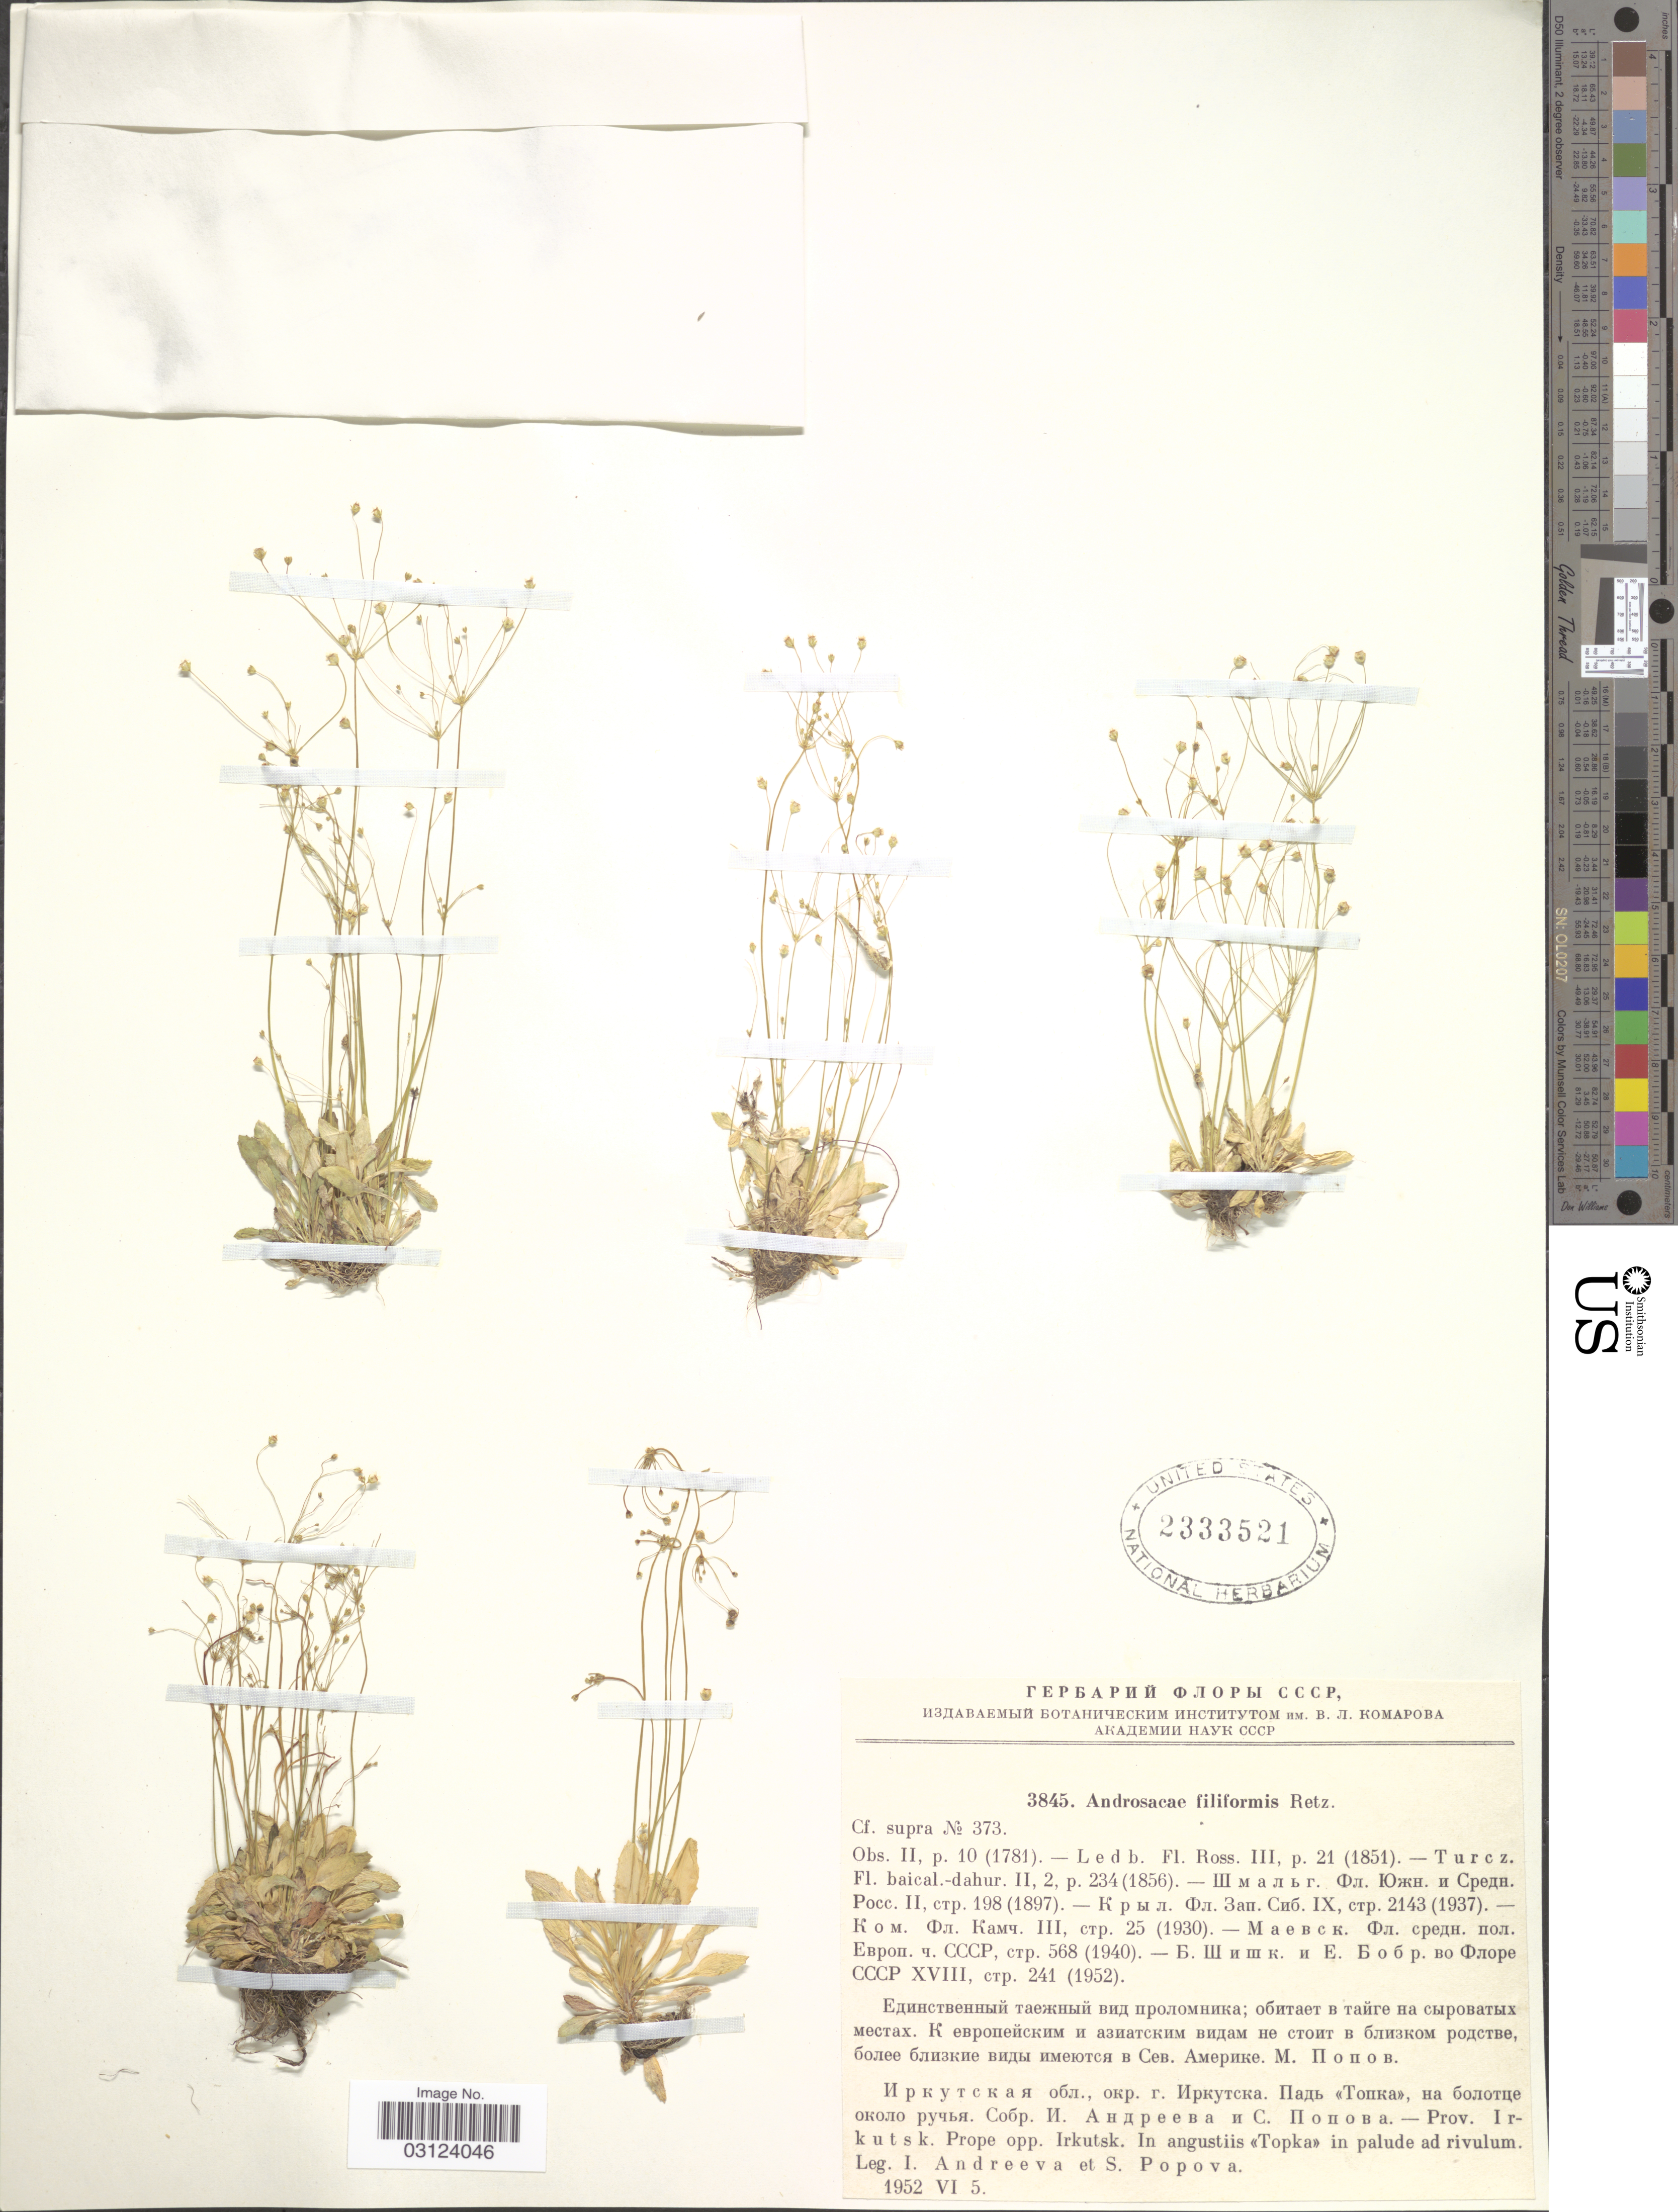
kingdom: Plantae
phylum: Tracheophyta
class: Magnoliopsida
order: Ericales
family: Primulaceae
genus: Androsace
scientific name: Androsace filiformis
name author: Retz.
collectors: I. Andreeva & S. Popova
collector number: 3845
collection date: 1952-06-05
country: Russian Federation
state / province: Irkutsk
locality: Prope opp. Irkutsk. In angustiis «Topka».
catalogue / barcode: US 2333521